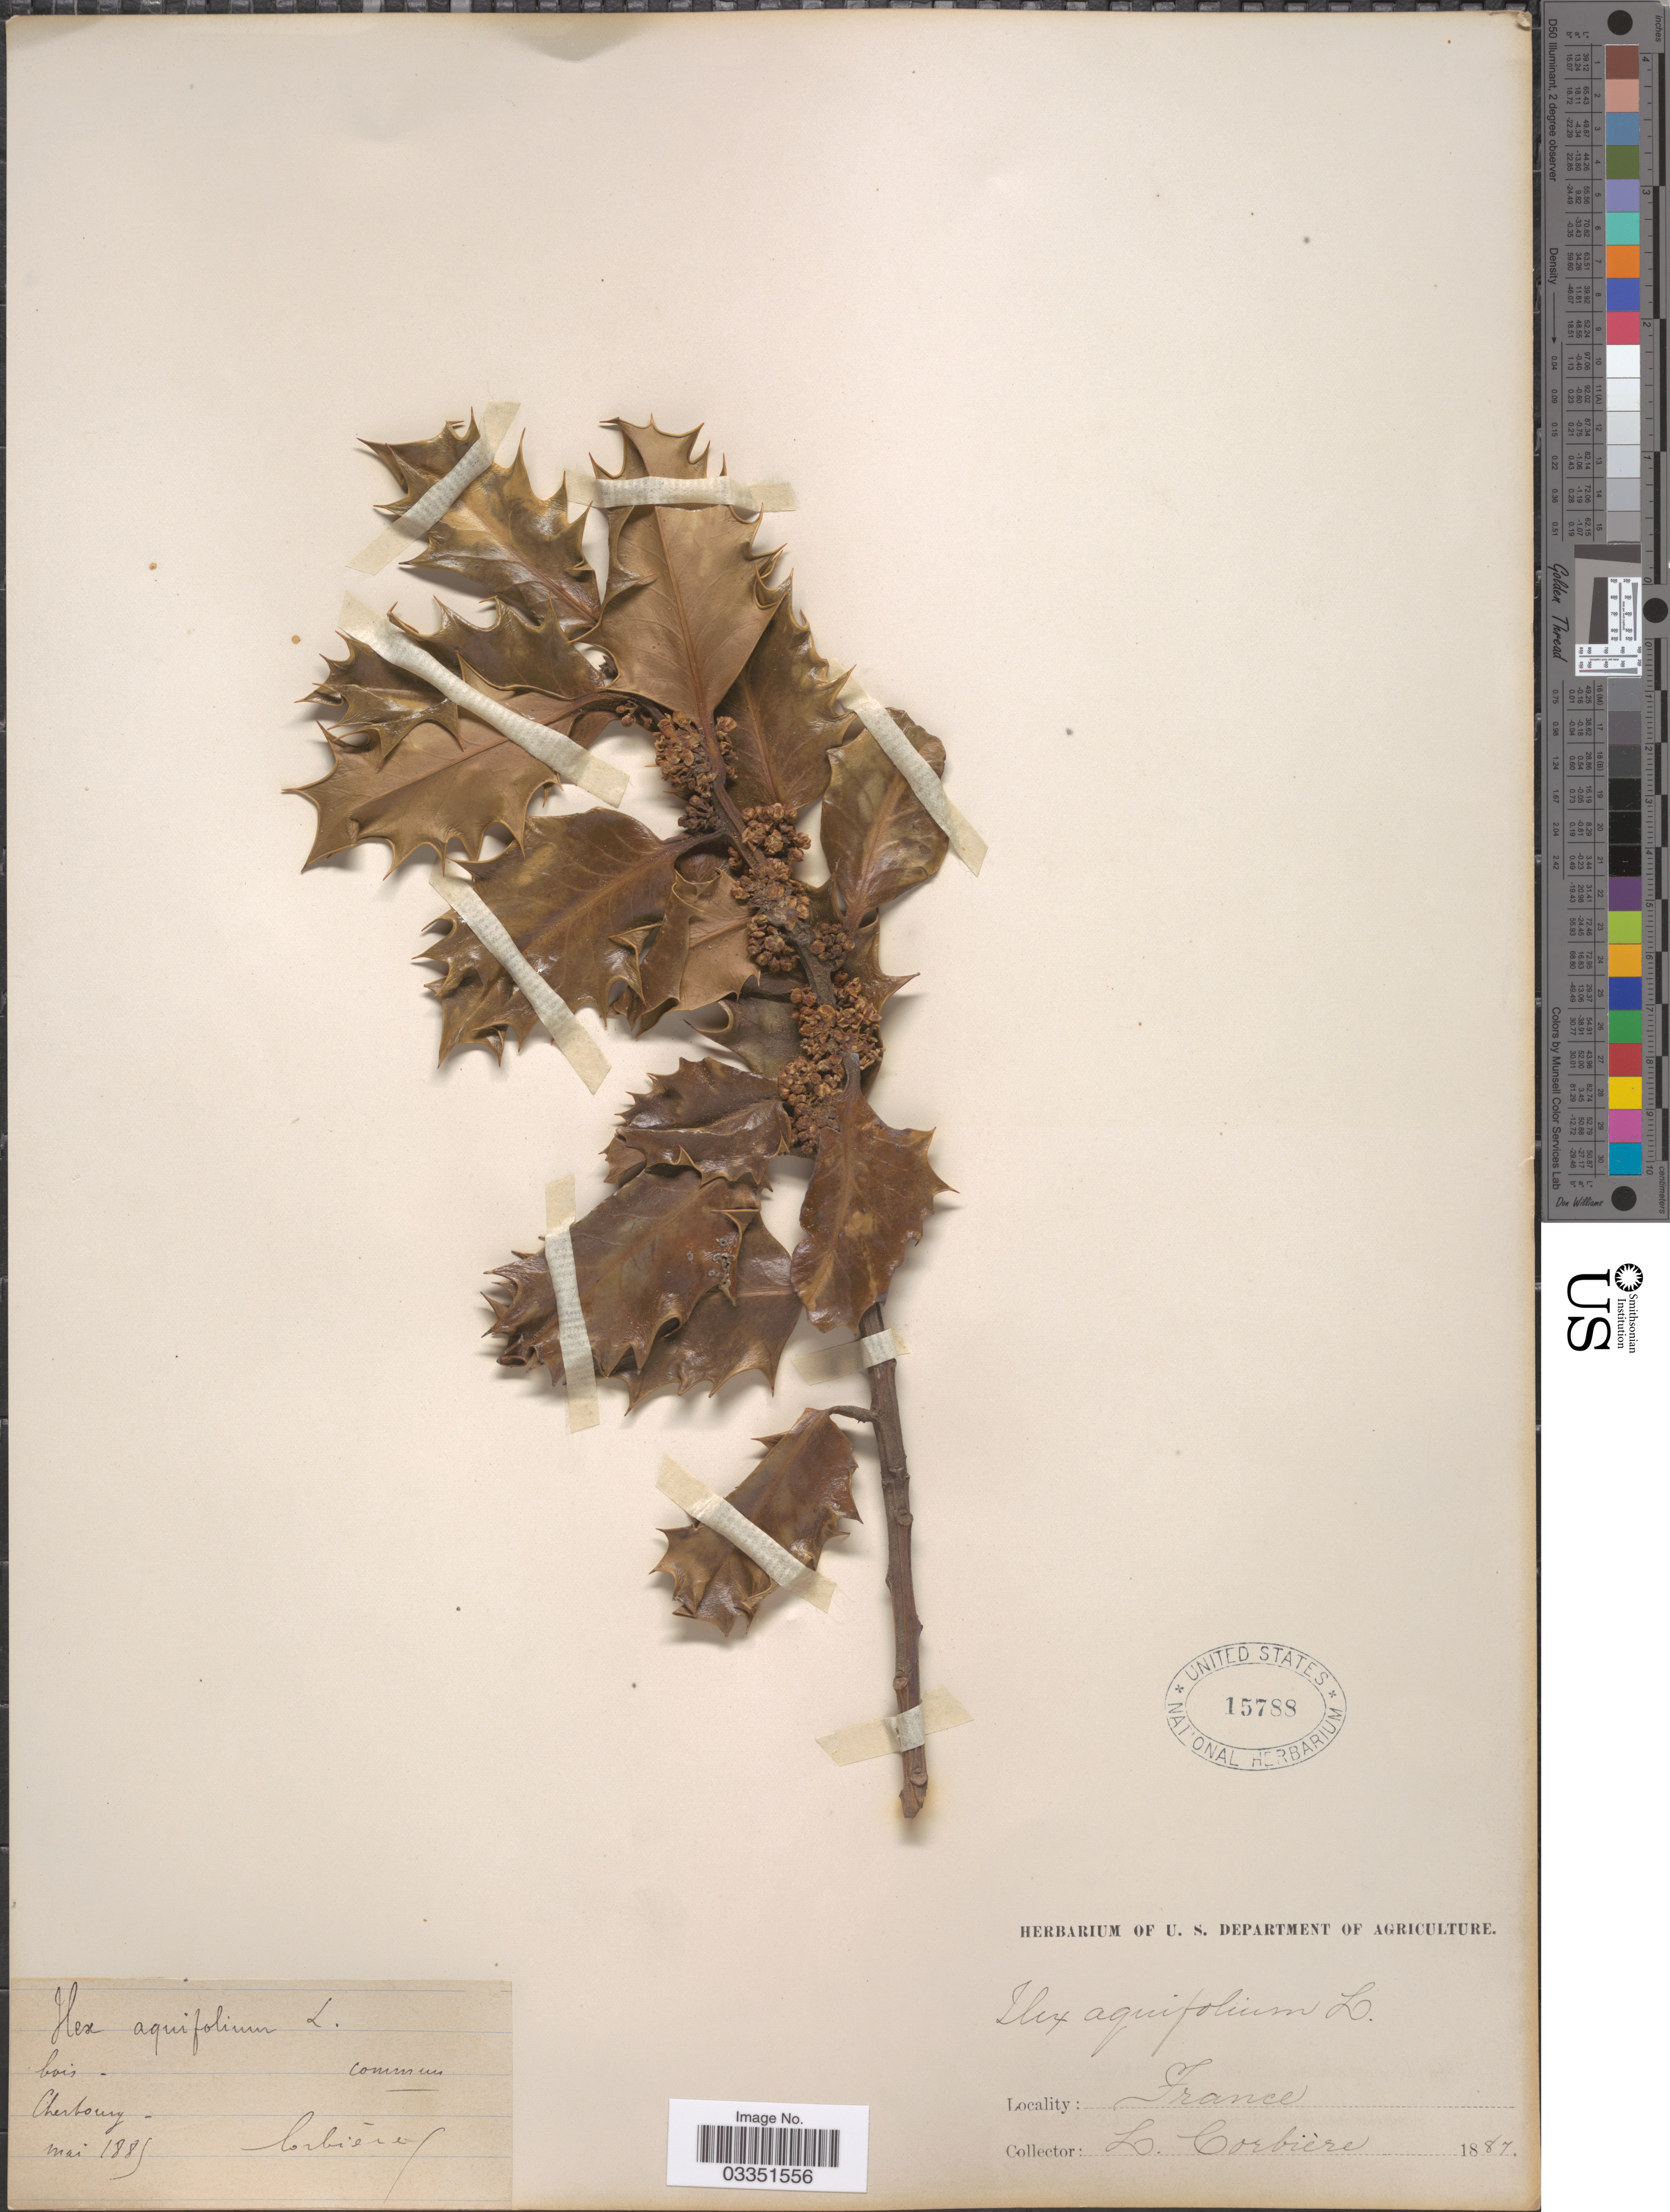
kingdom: Plantae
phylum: Tracheophyta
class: Magnoliopsida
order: Aquifoliales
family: Aquifoliaceae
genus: Ilex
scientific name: Ilex aquifolium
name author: L.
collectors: L. Corbière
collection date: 1887-05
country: France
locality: Cherbourg.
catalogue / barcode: US 15788